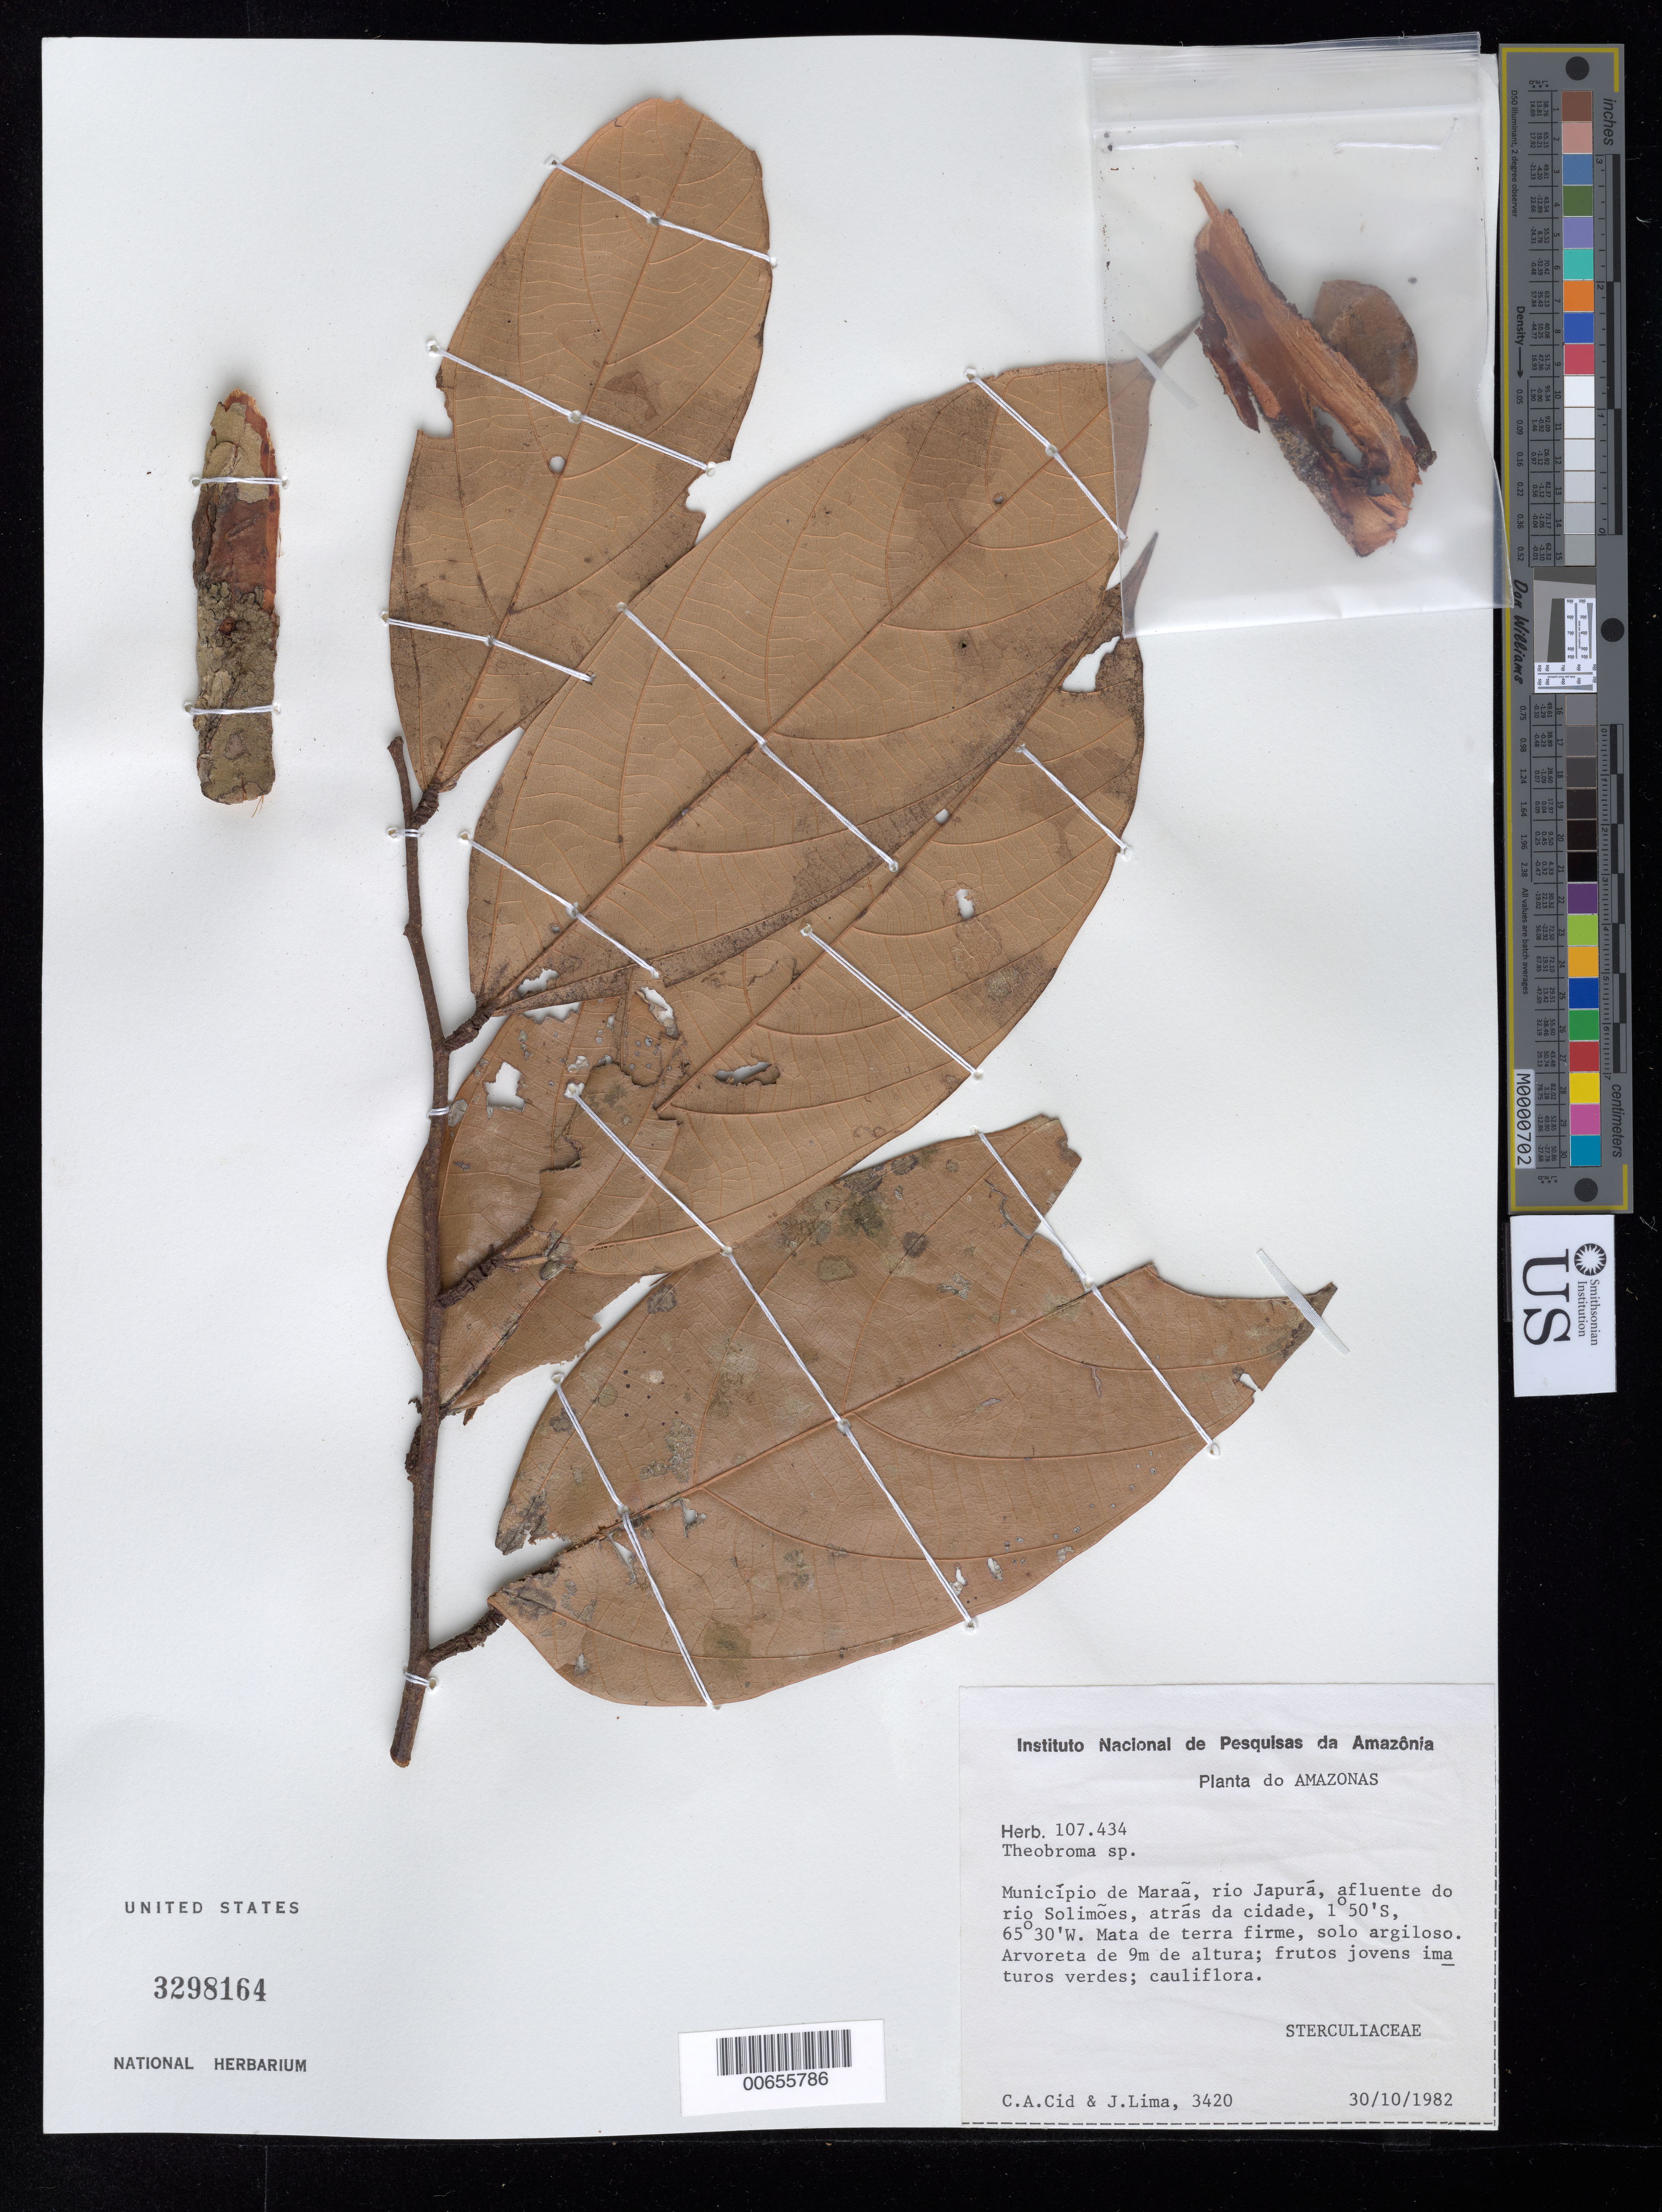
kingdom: Plantae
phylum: Tracheophyta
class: Magnoliopsida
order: Malvales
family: Malvaceae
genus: Theobroma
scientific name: Theobroma sp.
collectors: C. A. Cid Ferreira & L. Lima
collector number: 3420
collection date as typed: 30 Oct 1982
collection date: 1982-10-30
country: Brazil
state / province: Amazonas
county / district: Maraã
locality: Rio Japurá, afluente do rio Solomoes, atrás da cidade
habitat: Mata de terra firme, solo argiloso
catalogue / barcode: US 3298164